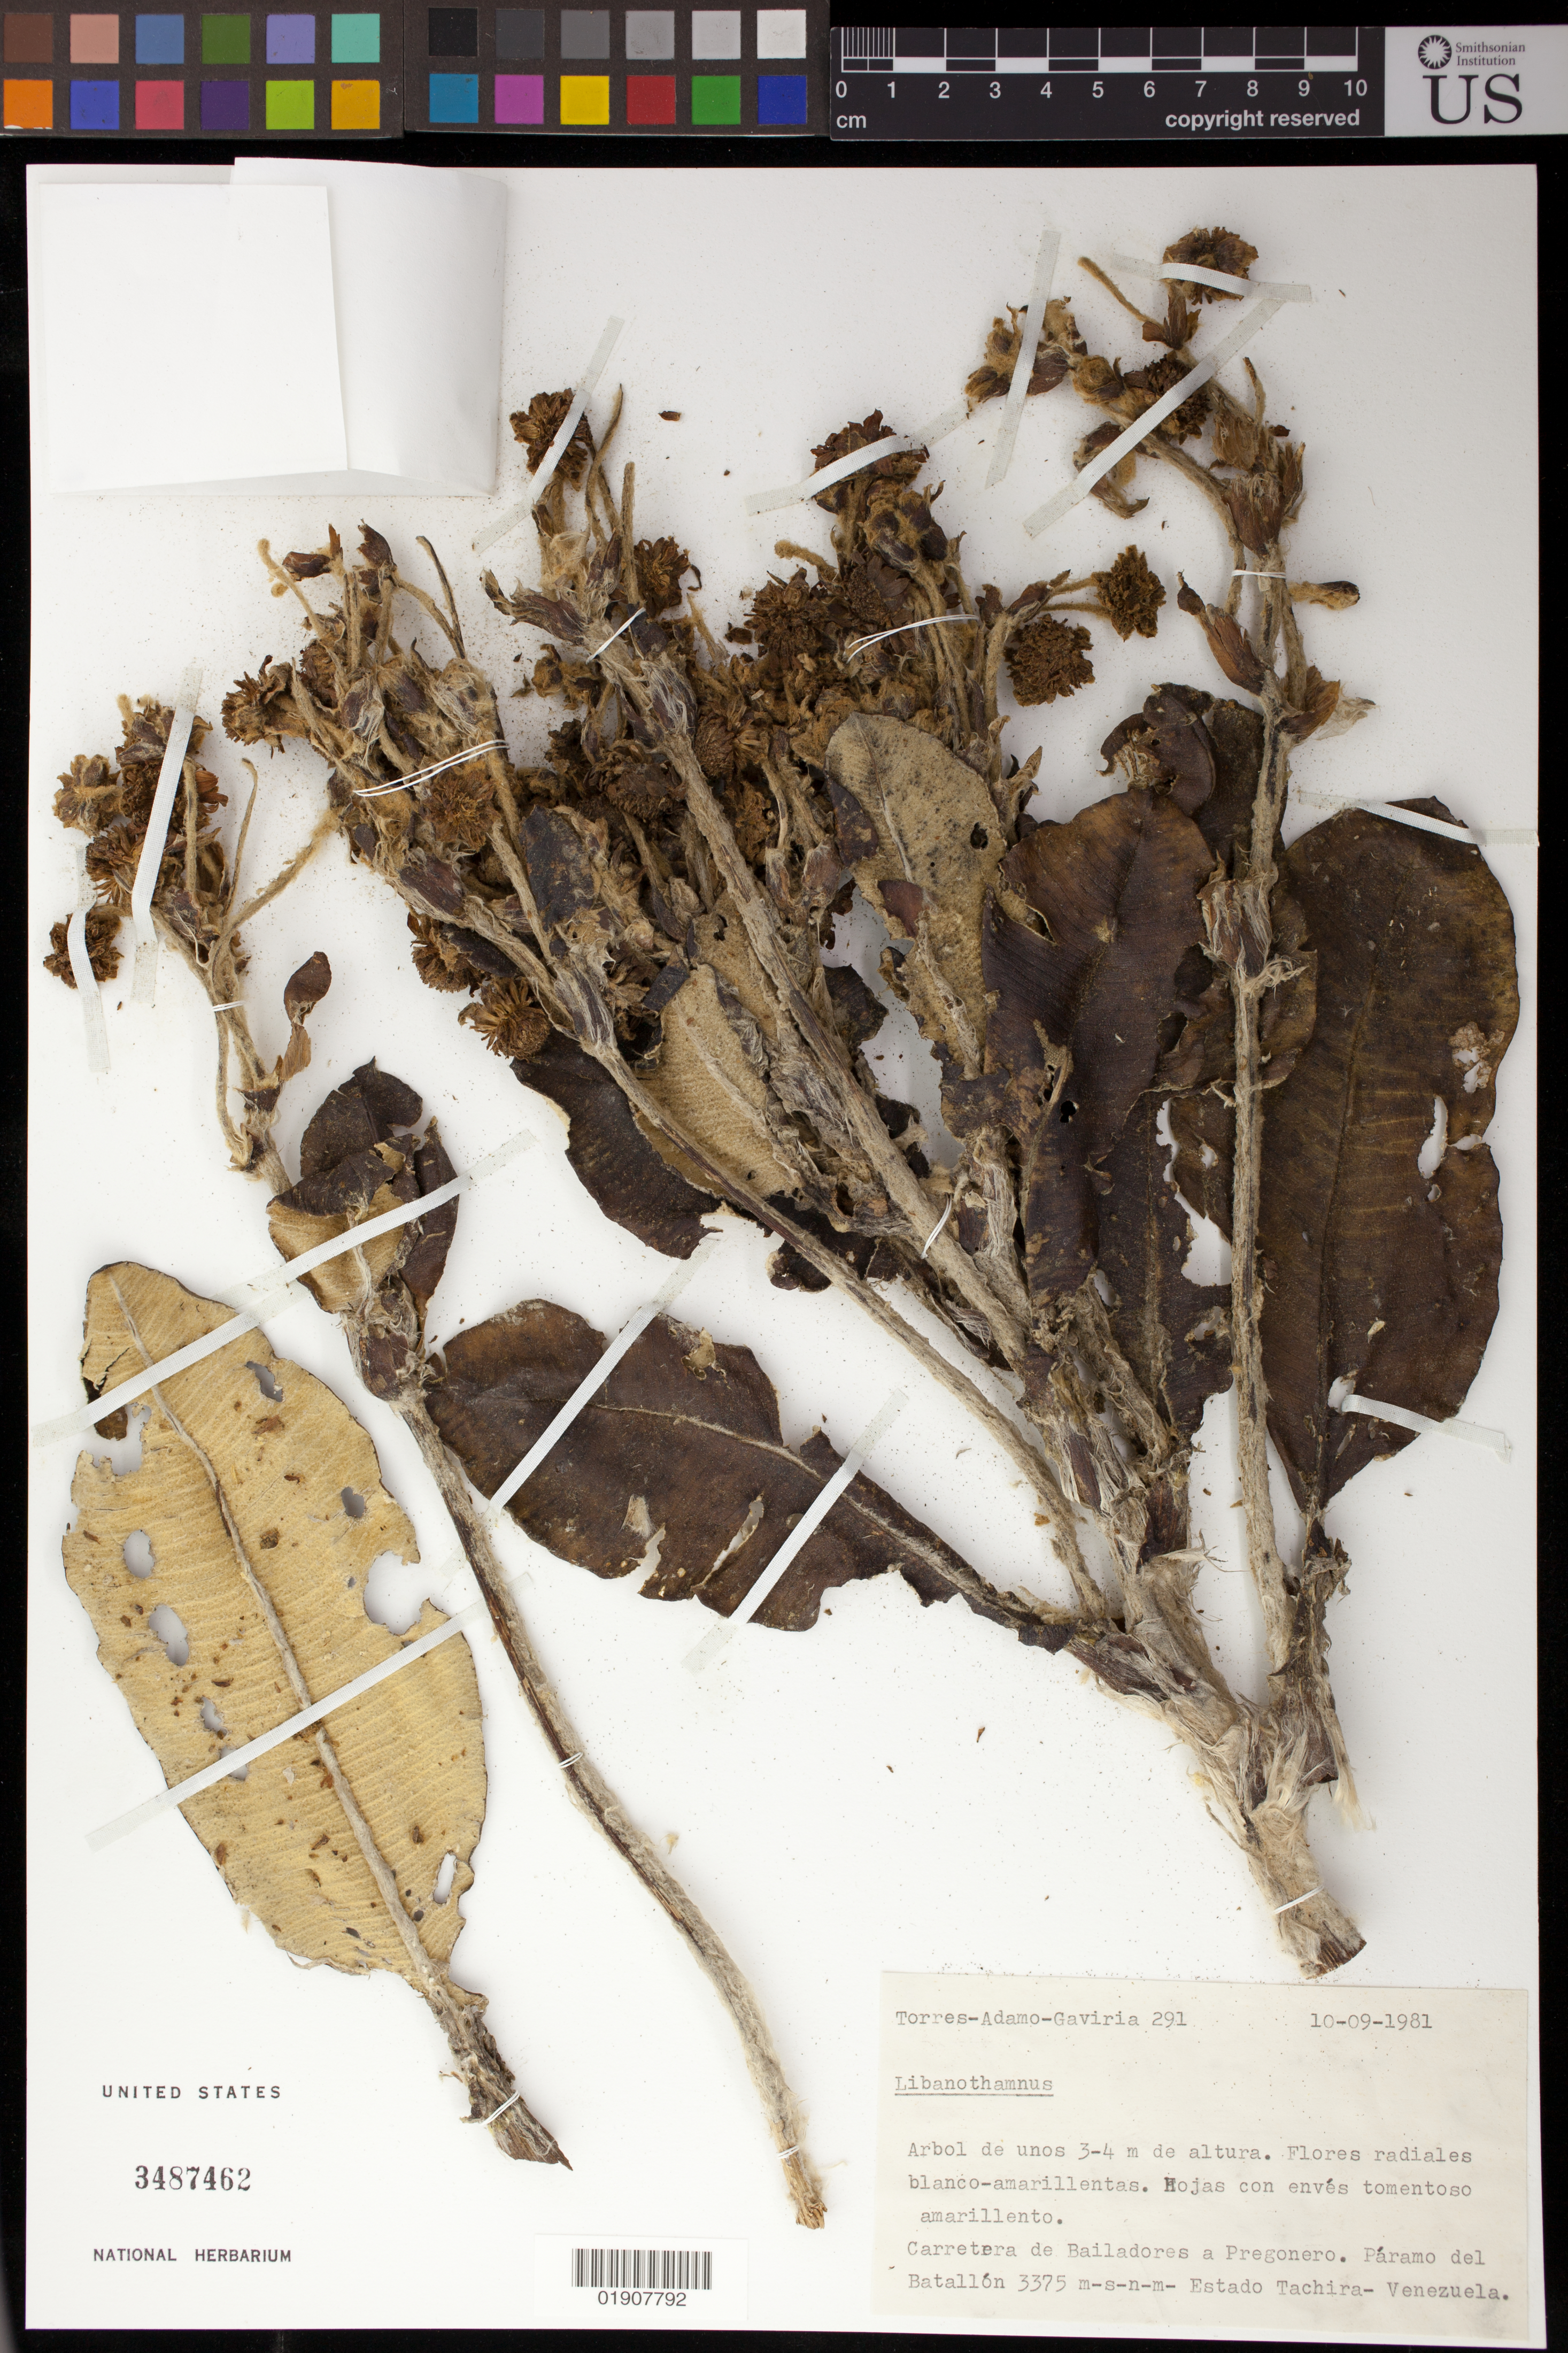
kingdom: Plantae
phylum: Tracheophyta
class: Magnoliopsida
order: Asterales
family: Asteraceae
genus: Libanothamnus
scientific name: Libanothamnus sp.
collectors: -. Torres, G. Adamo & Gaviria, --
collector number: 291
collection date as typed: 10-09-1981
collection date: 1981-09-10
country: Venezuela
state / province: Mérida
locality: Carretera de Bailadores a Pregonero. Paramo del Batallon.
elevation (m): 3375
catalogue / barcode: US 3487462